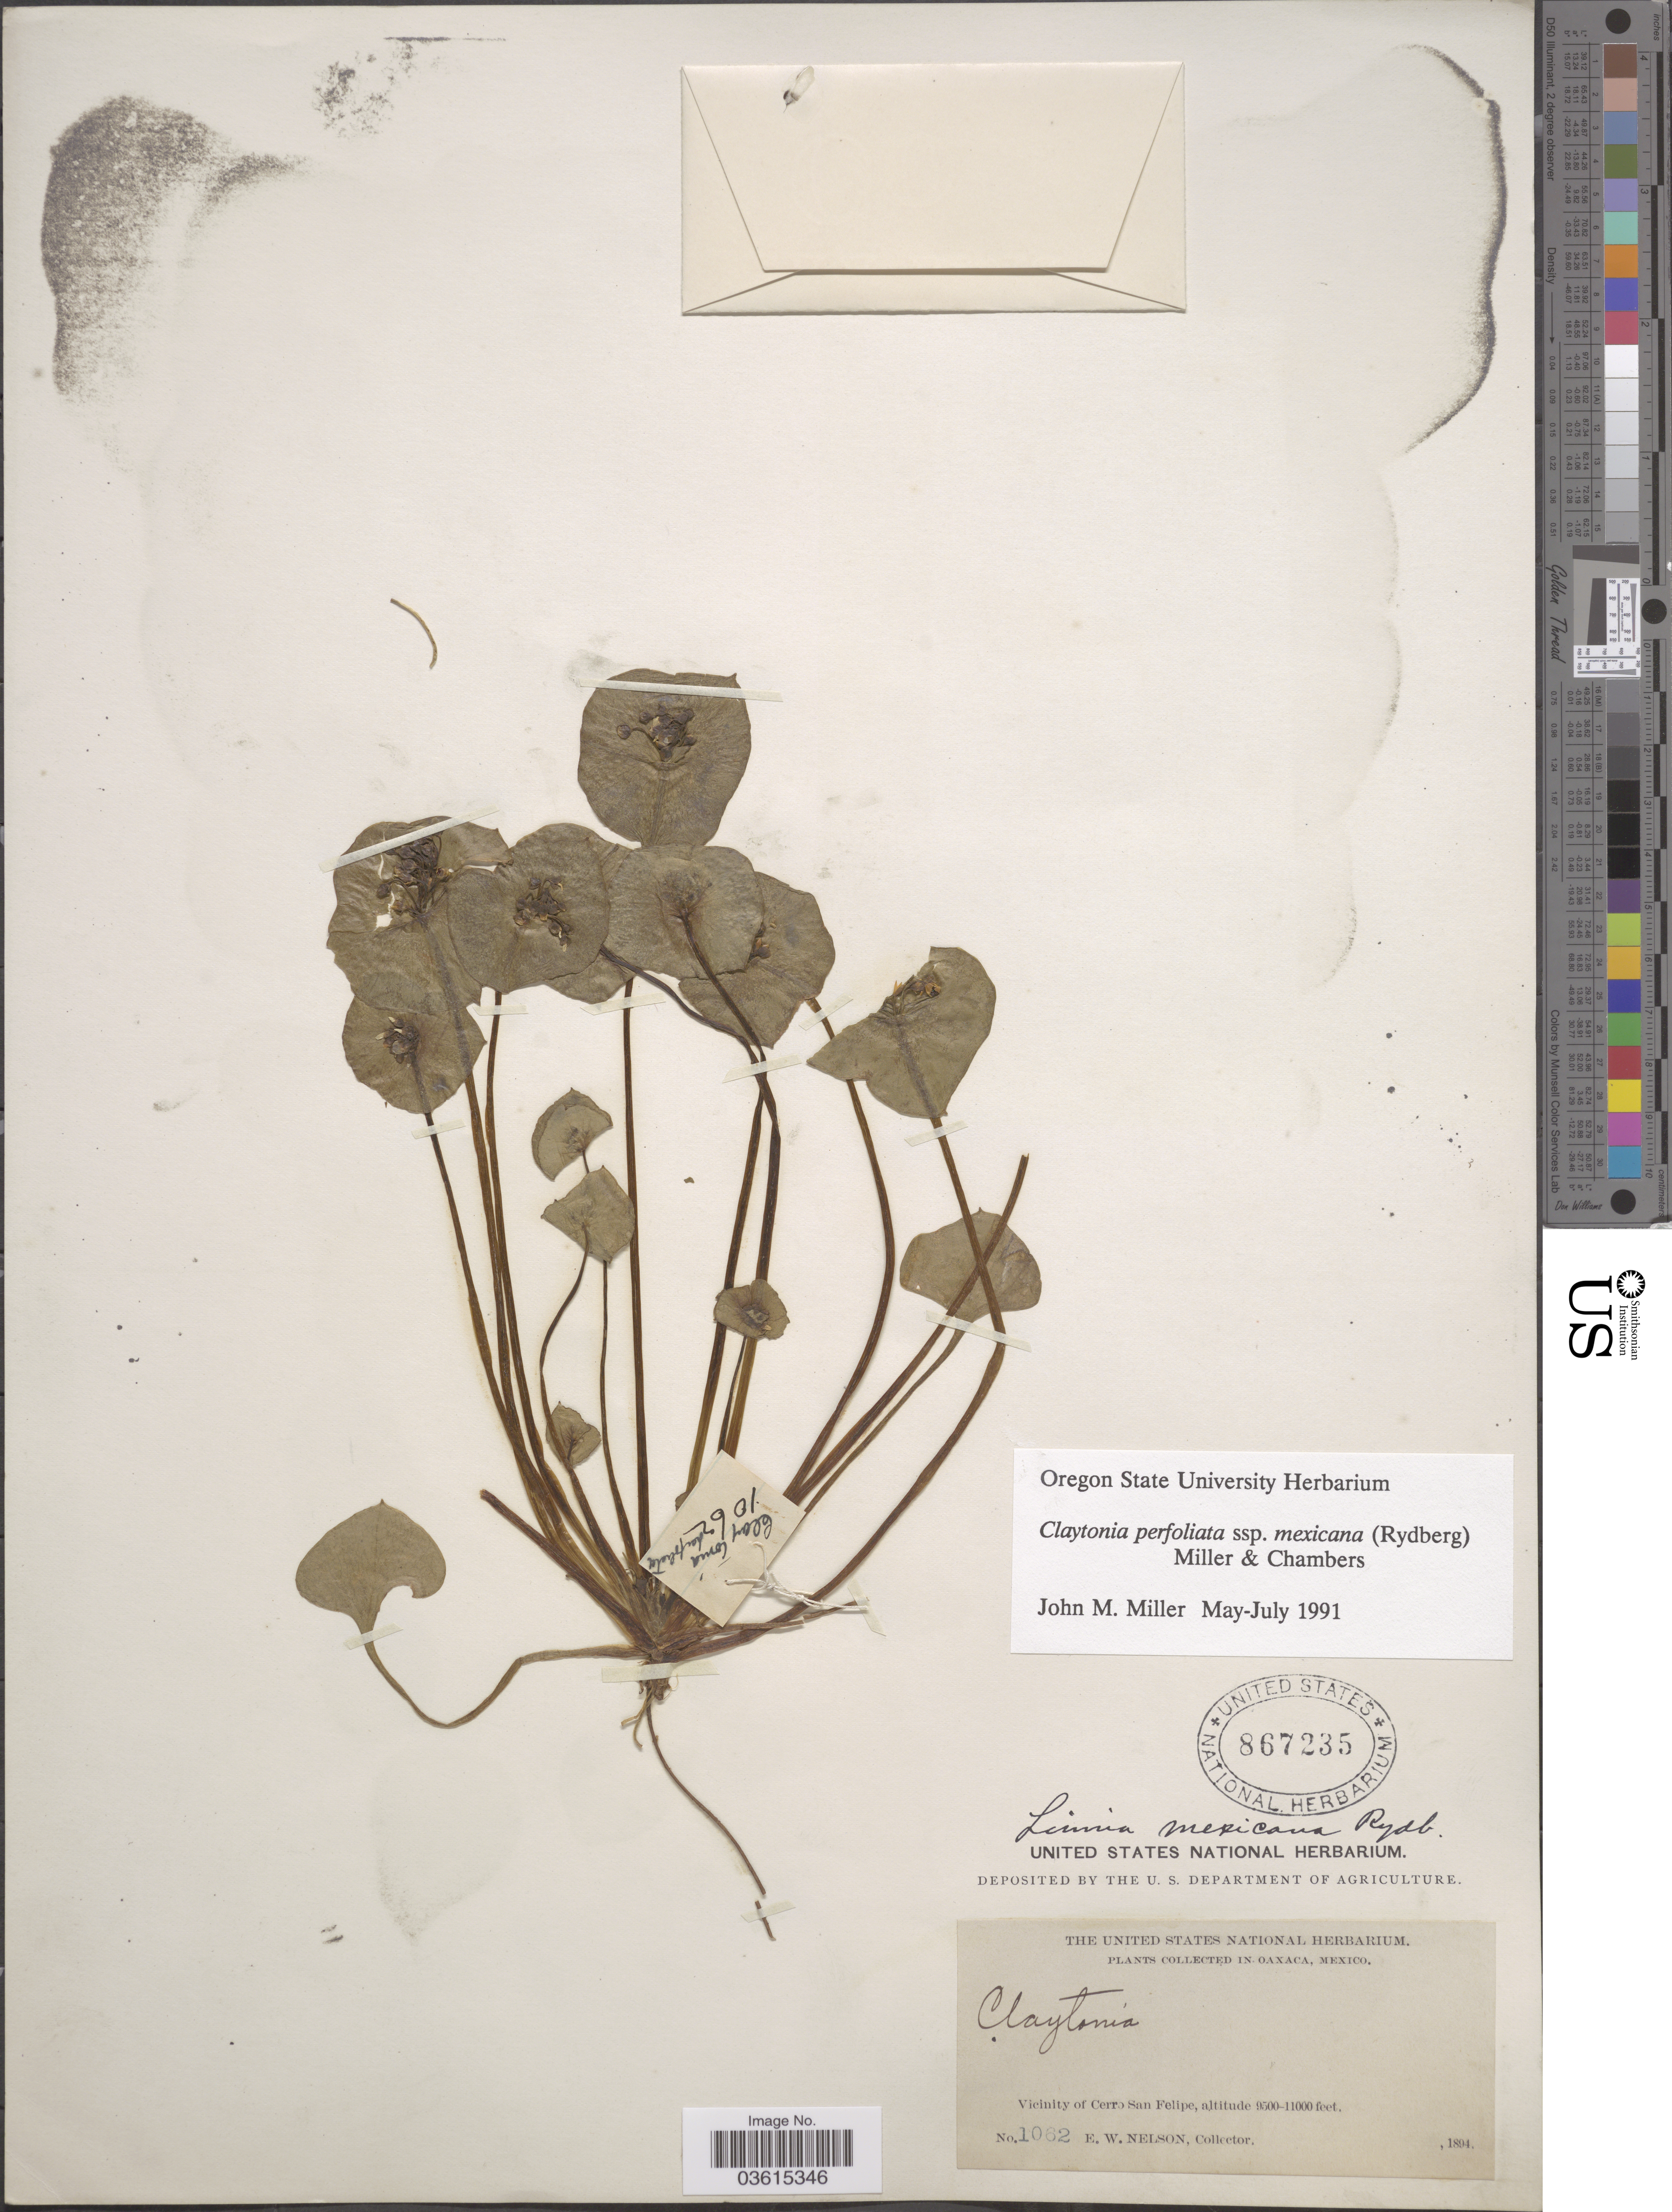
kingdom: Plantae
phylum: Tracheophyta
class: Magnoliopsida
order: Caryophyllales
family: Montiaceae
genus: Claytonia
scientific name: Claytonia perfoliata subsp. mexicana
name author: (Rydb.) Mill. & Chambers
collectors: E. W. Nelson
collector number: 1062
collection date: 1894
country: Mexico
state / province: Oaxaca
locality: Vicinity of Cerro San Felipe.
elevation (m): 2896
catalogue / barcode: US 867235